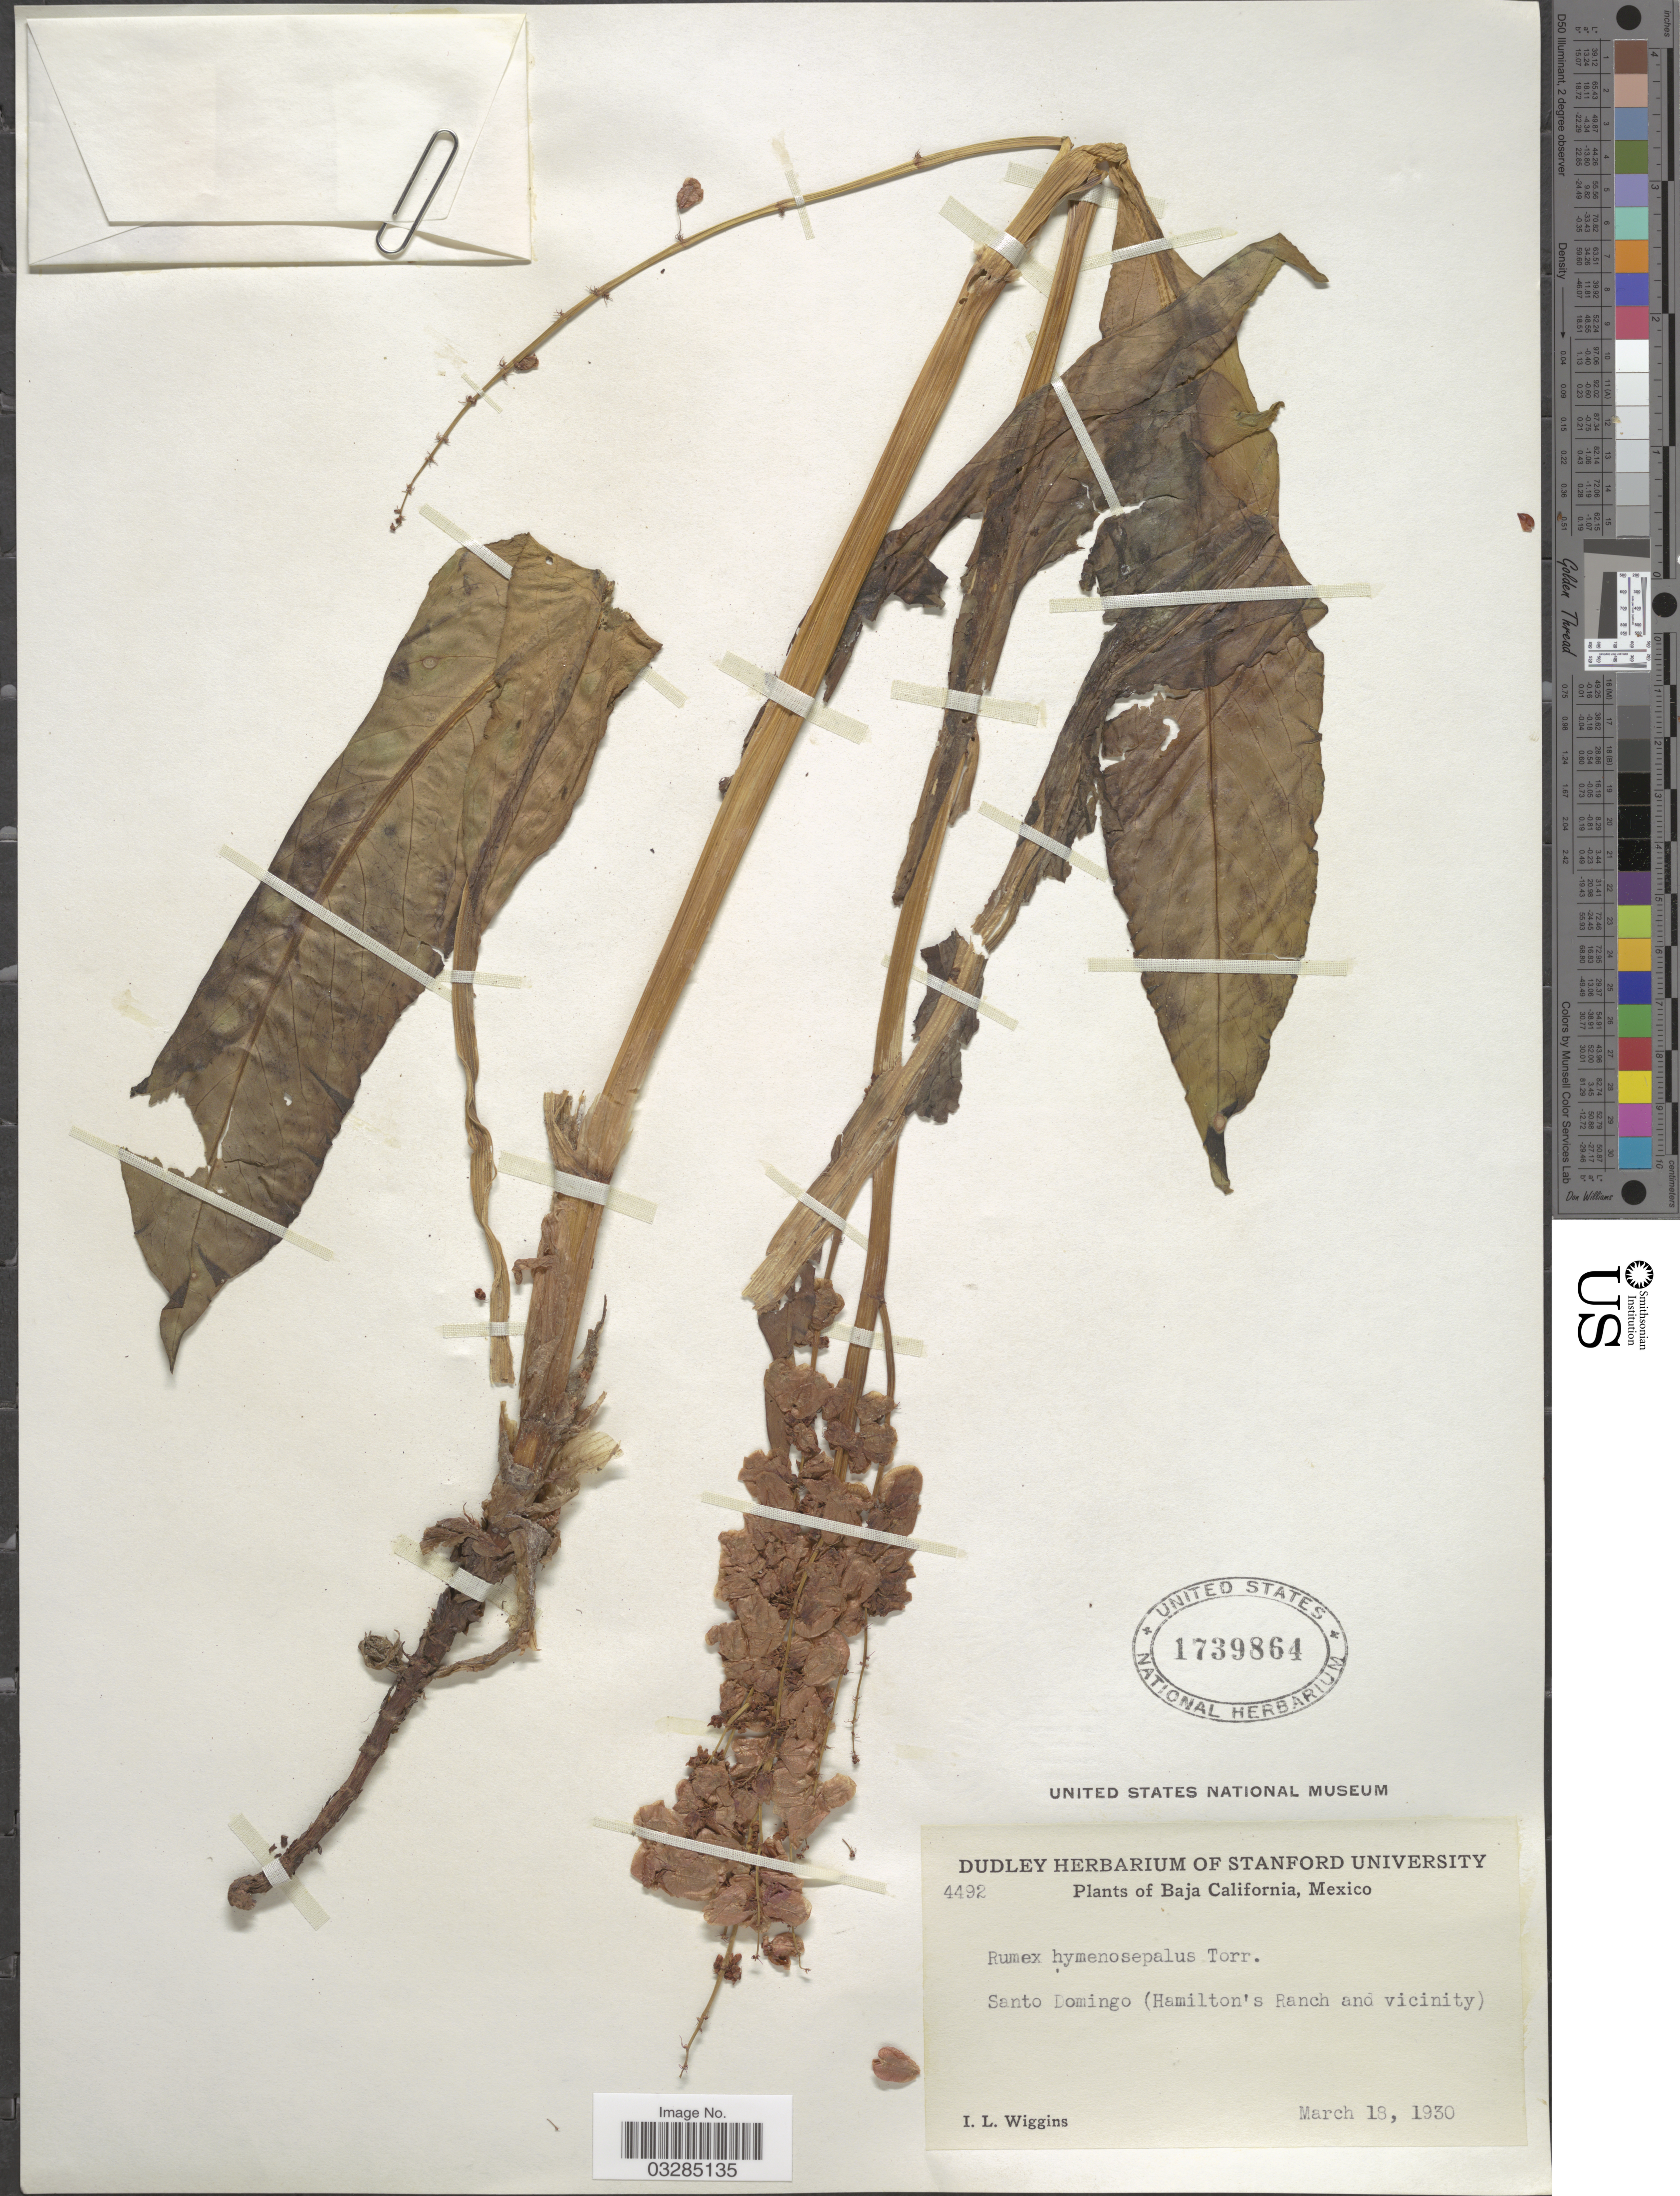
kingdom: Plantae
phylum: Tracheophyta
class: Magnoliopsida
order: Caryophyllales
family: Polygonaceae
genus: Rumex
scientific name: Rumex hymenosepalus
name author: Torr.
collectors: I. L. Wiggins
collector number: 4492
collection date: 1930-03-18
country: Mexico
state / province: Baja California Sur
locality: Santo Domingo (Hamilton's Ranch and vicinity).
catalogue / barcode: US 1739864